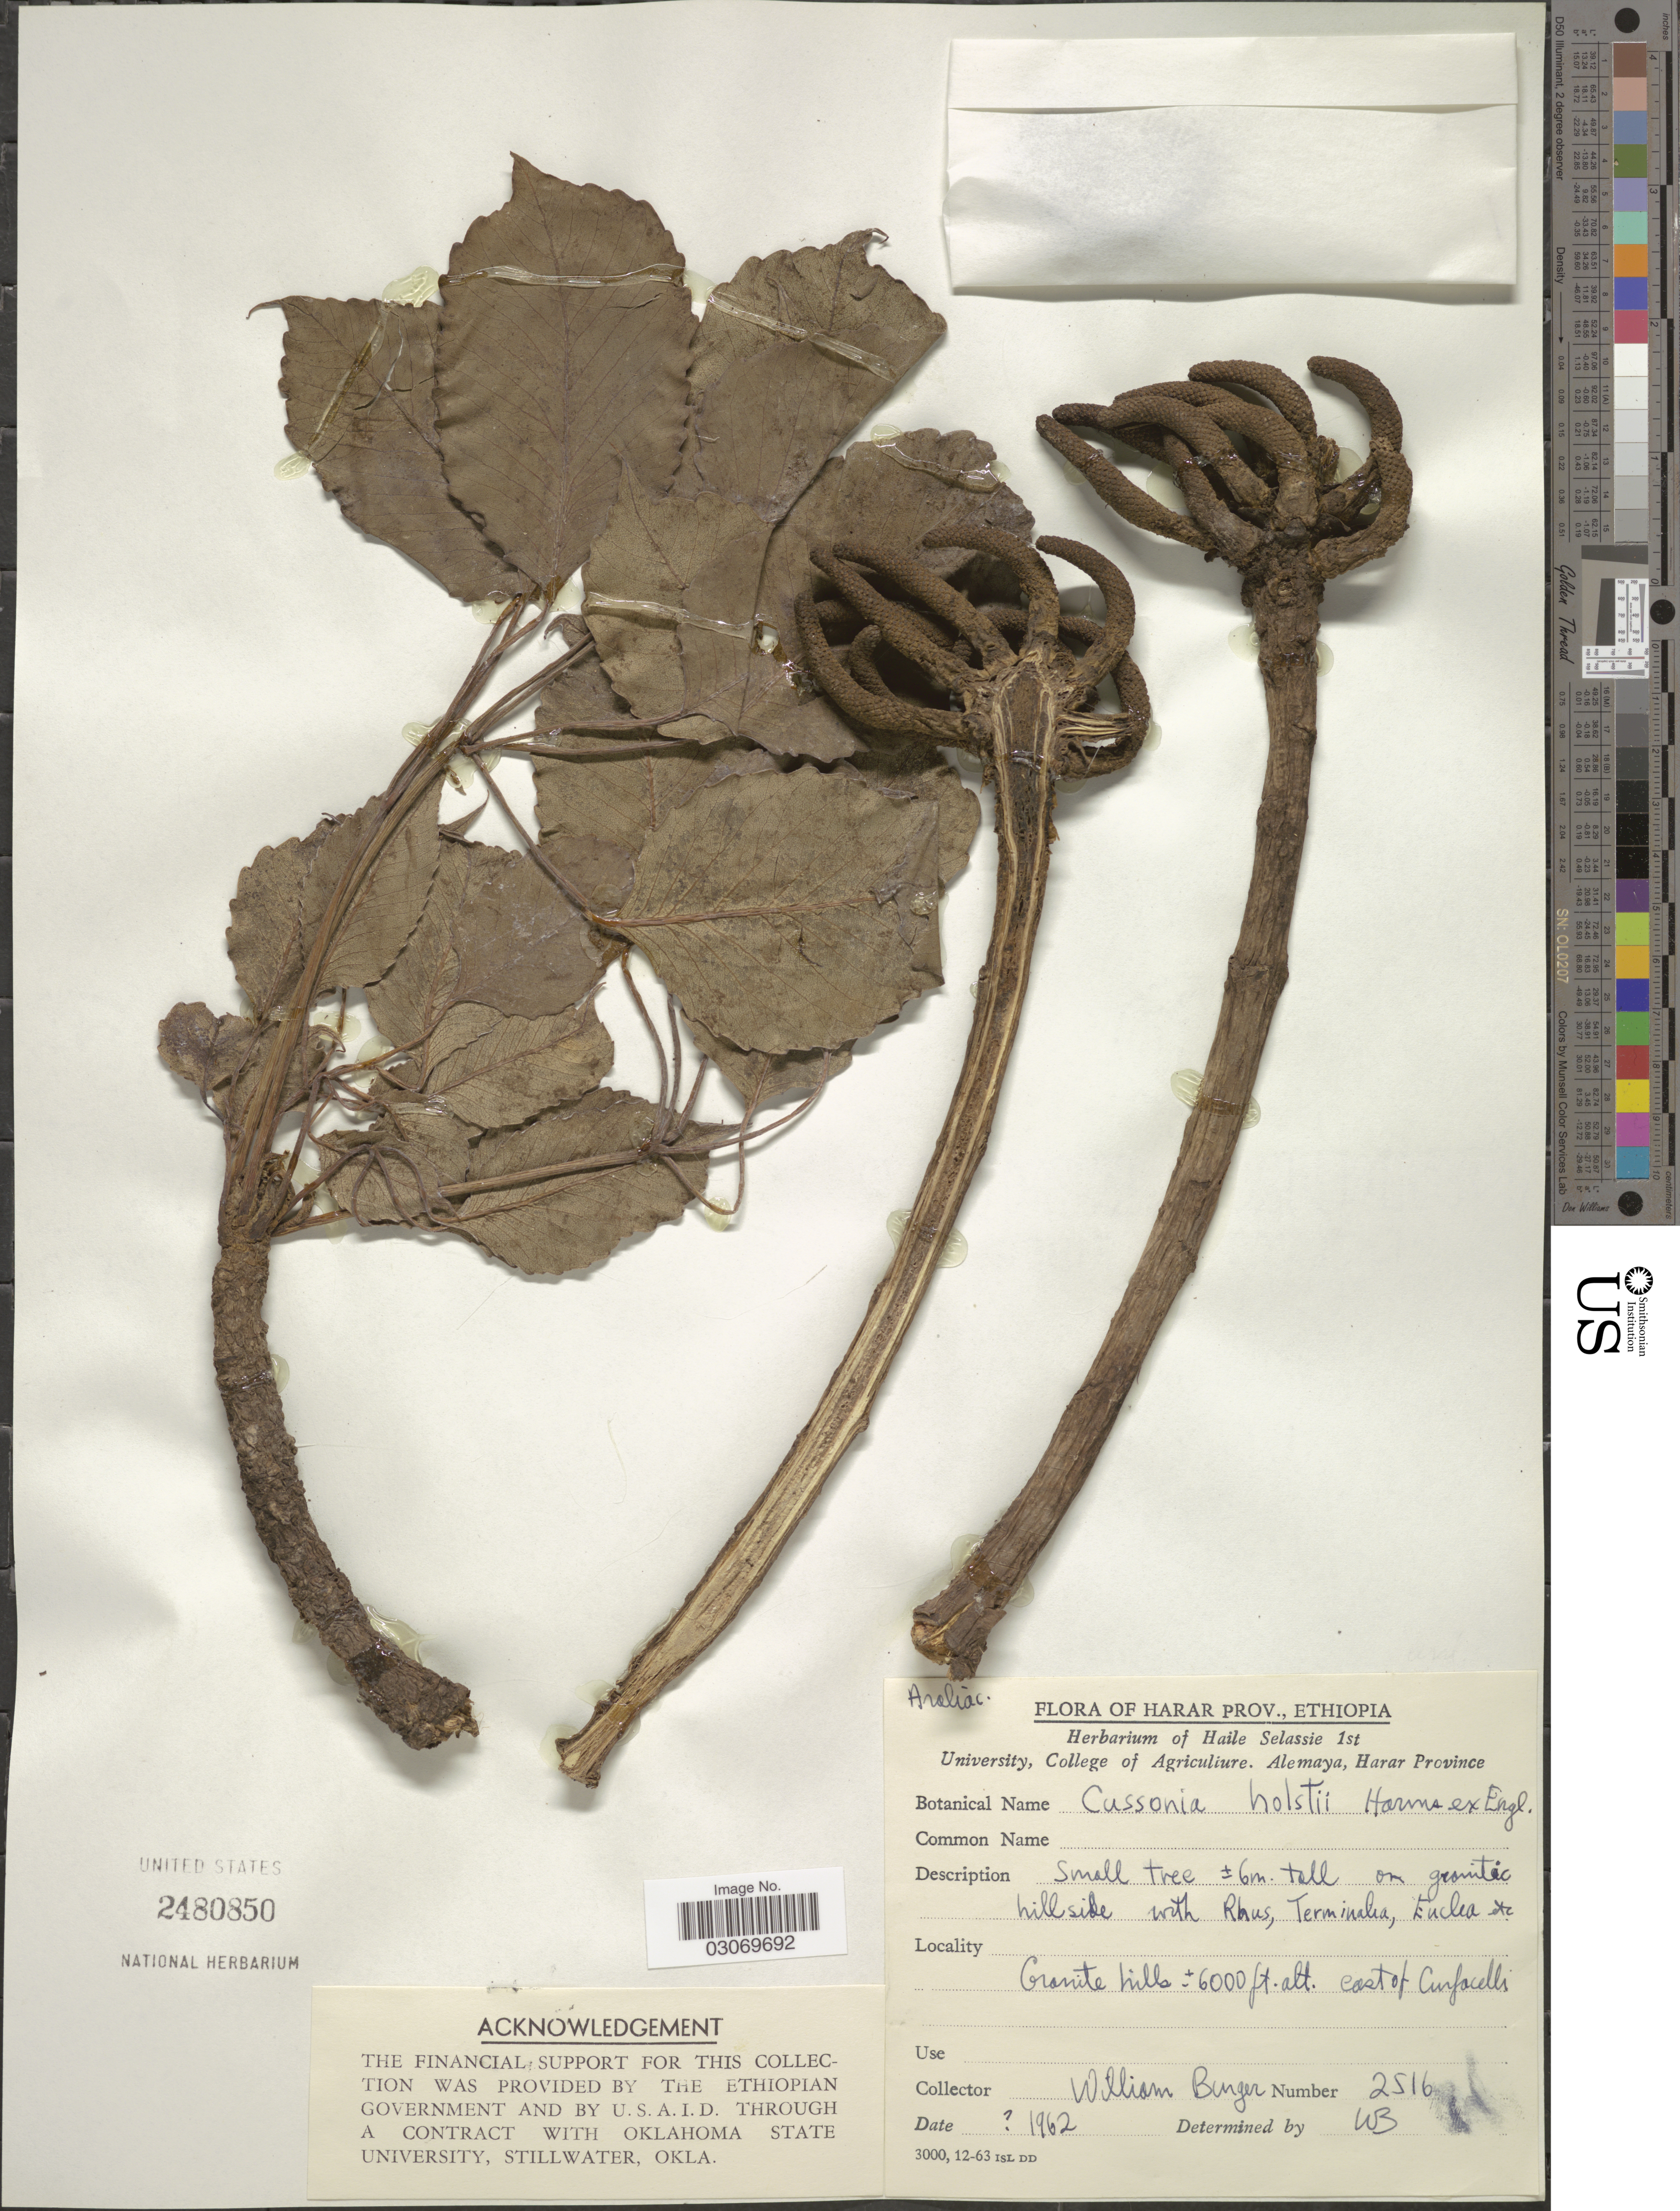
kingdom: Plantae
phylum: Tracheophyta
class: Magnoliopsida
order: Apiales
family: Araliaceae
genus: Cussonia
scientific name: Cussonia holstii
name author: Harms ex Engl.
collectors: W. Burger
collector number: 2516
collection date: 1962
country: Ethiopia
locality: Harar Prov., Granite hills, east of Curfacelli.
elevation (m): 1829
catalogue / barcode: US 2480850